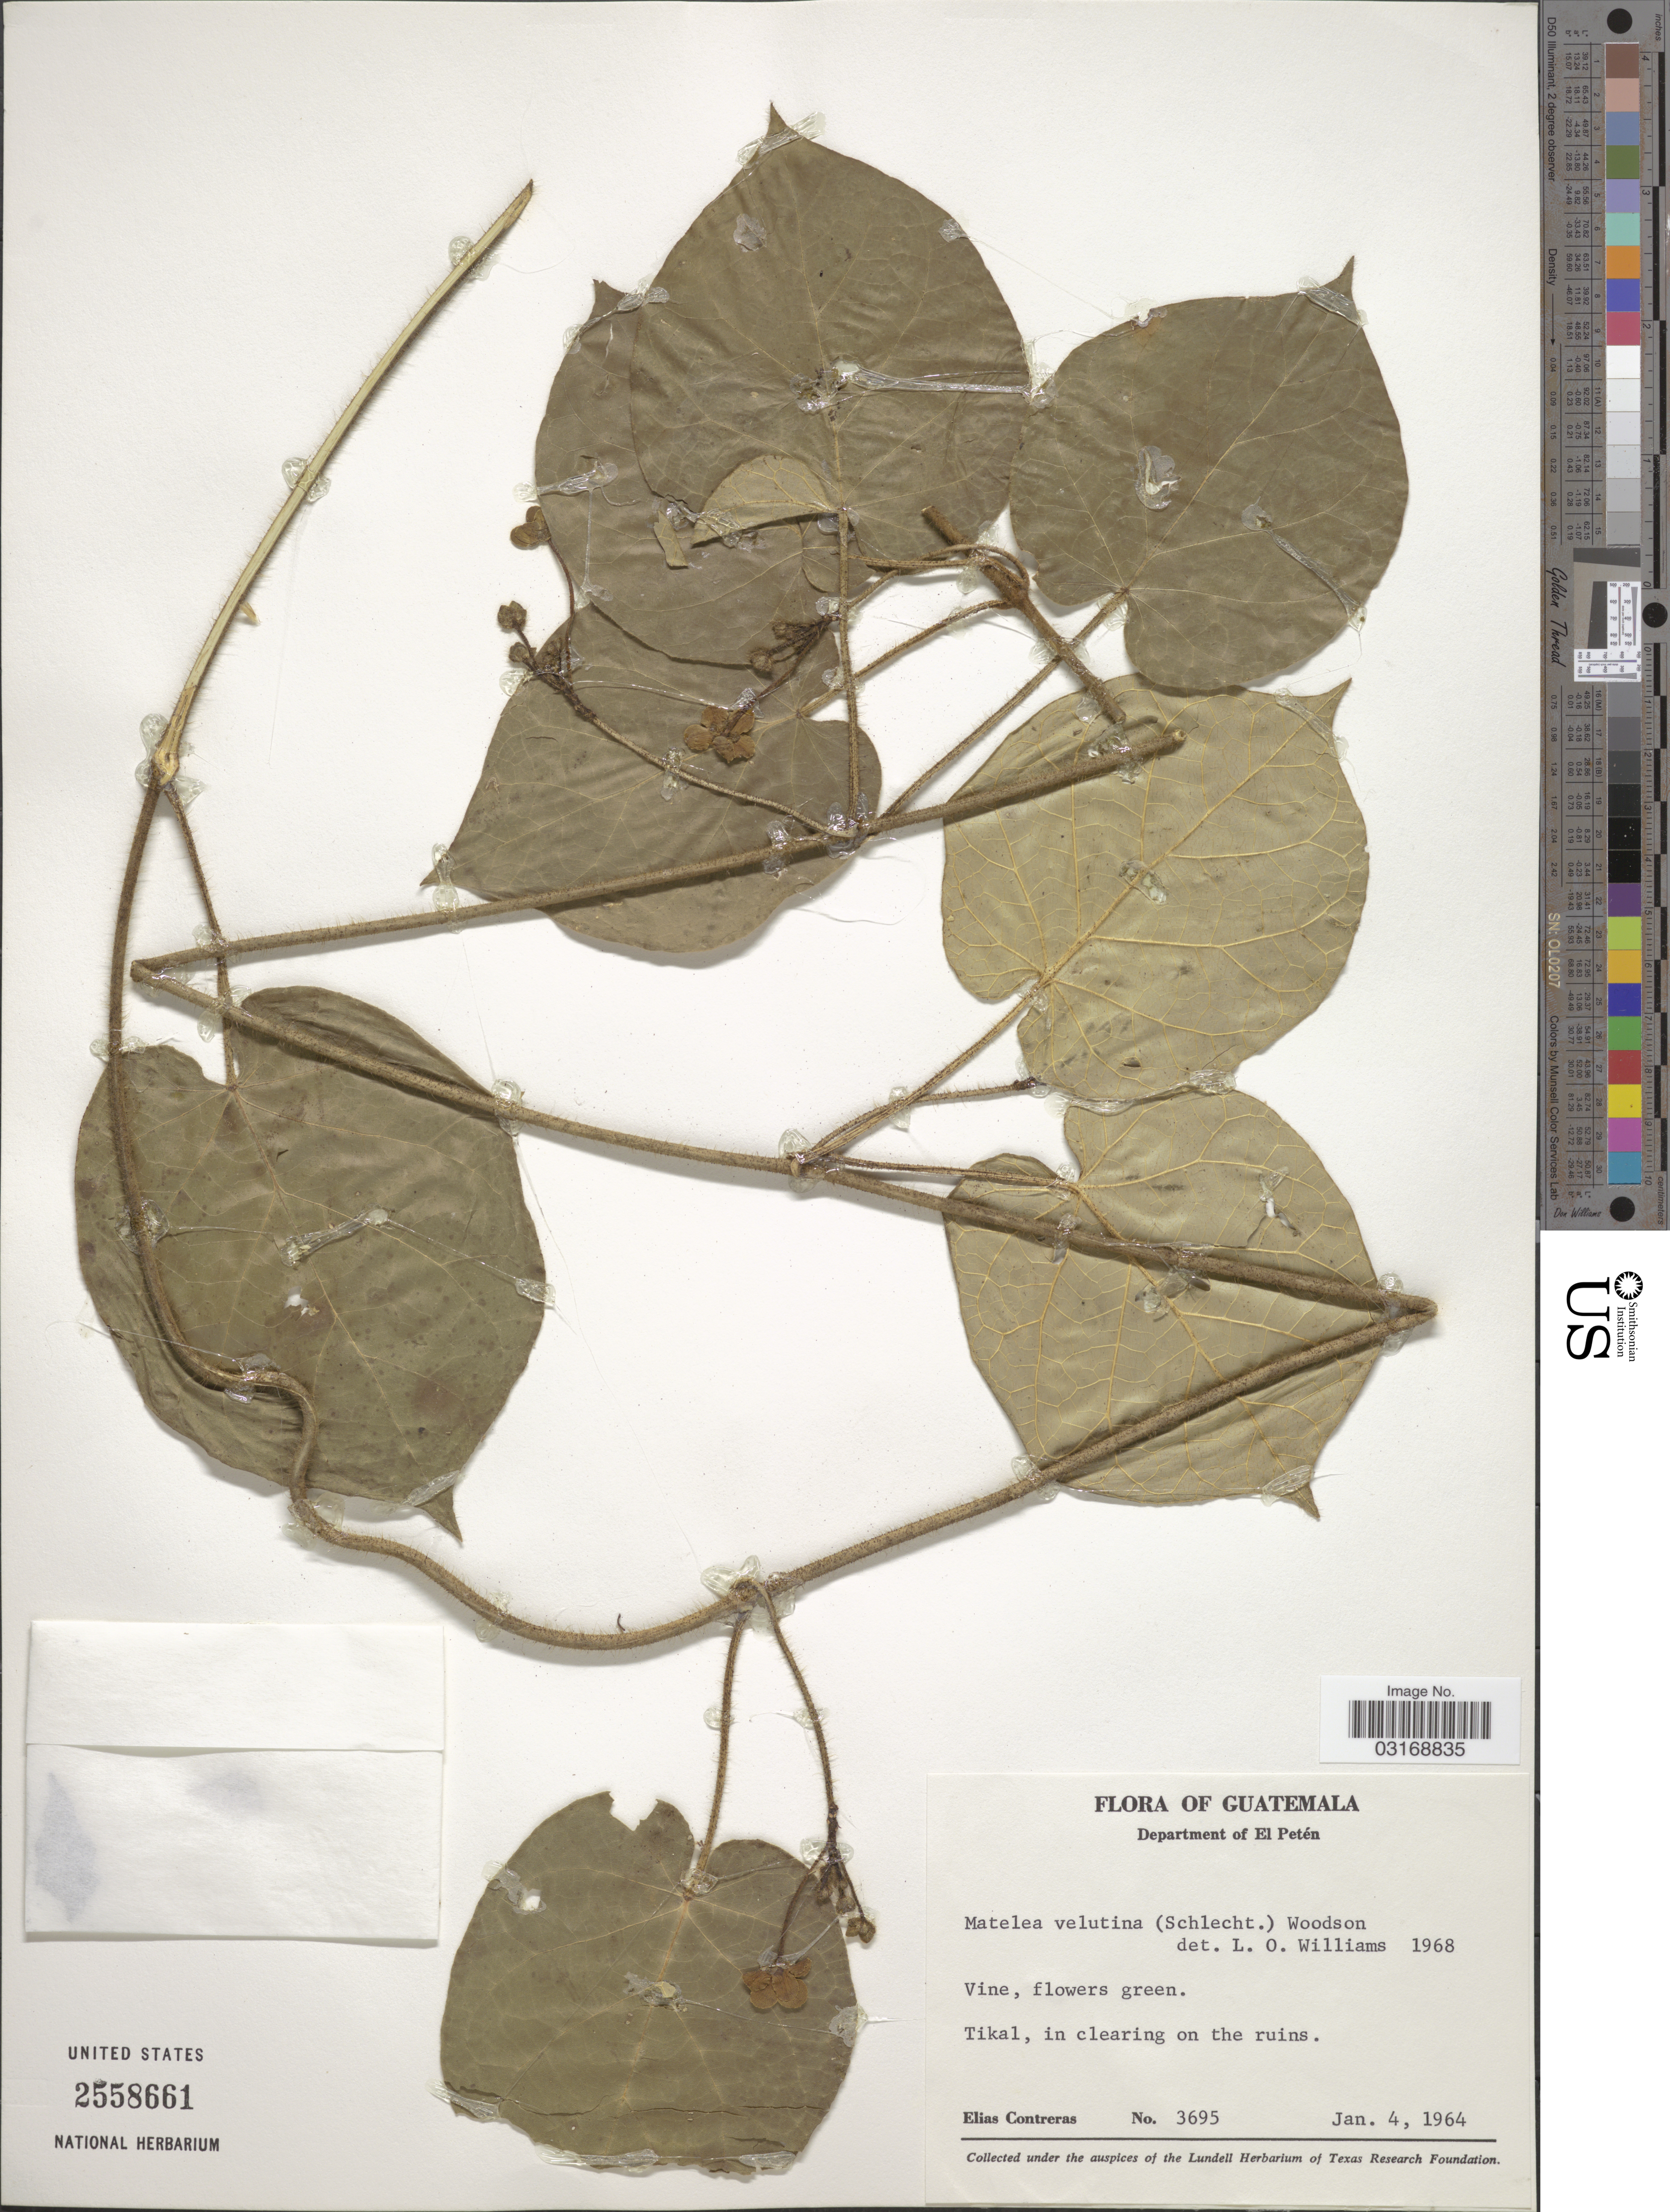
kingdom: Plantae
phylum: Tracheophyta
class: Magnoliopsida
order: Gentianales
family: Apocynaceae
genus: Matelea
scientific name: Matelea velutina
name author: (Schltdl.) Woodson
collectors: E. Contreras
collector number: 3695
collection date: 1964-01-04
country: Guatemala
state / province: El Petén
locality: Department of El Petén. Tikal, in clearing on the ruins.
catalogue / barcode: US 2558661